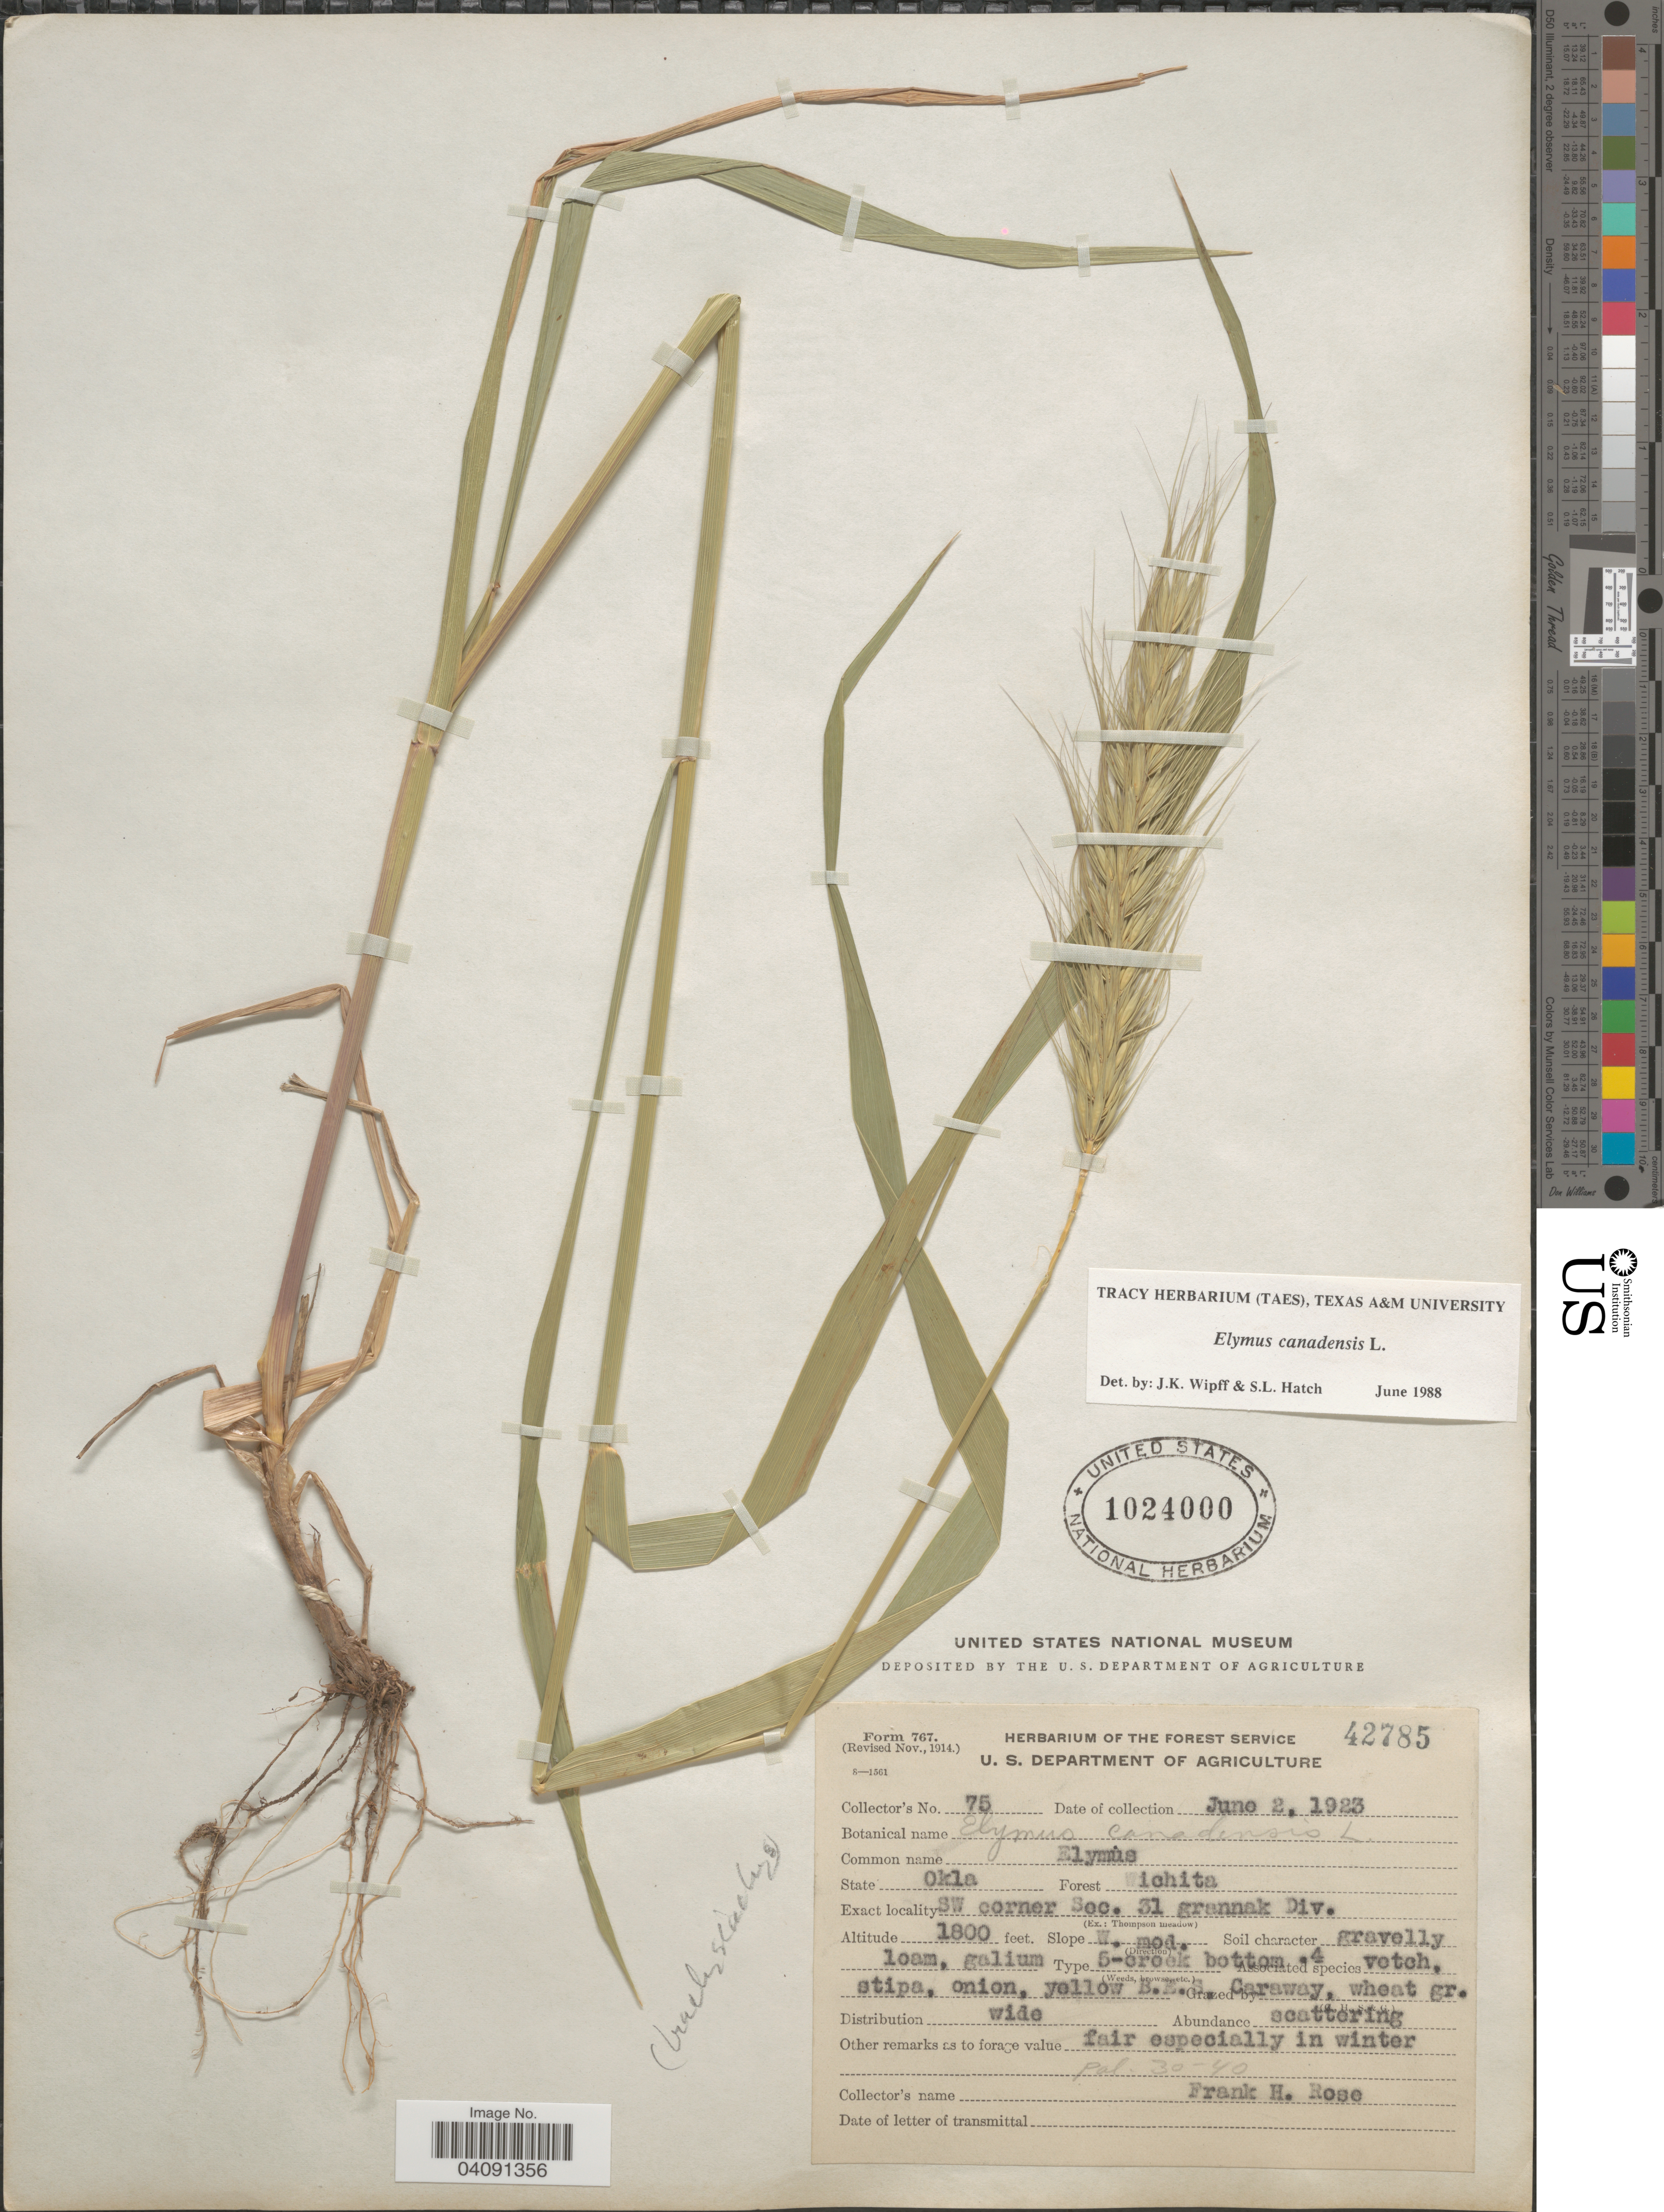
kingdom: Plantae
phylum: Tracheophyta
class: Liliopsida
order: Poales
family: Poaceae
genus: Elymus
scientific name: Elymus canadensis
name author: L.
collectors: F. H. Rose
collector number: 75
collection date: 1923-06-02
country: United States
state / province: Oklahoma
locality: Forest Wichita. SW corner Sec. 31 grannak Div.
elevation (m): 549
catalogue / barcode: US 1024000